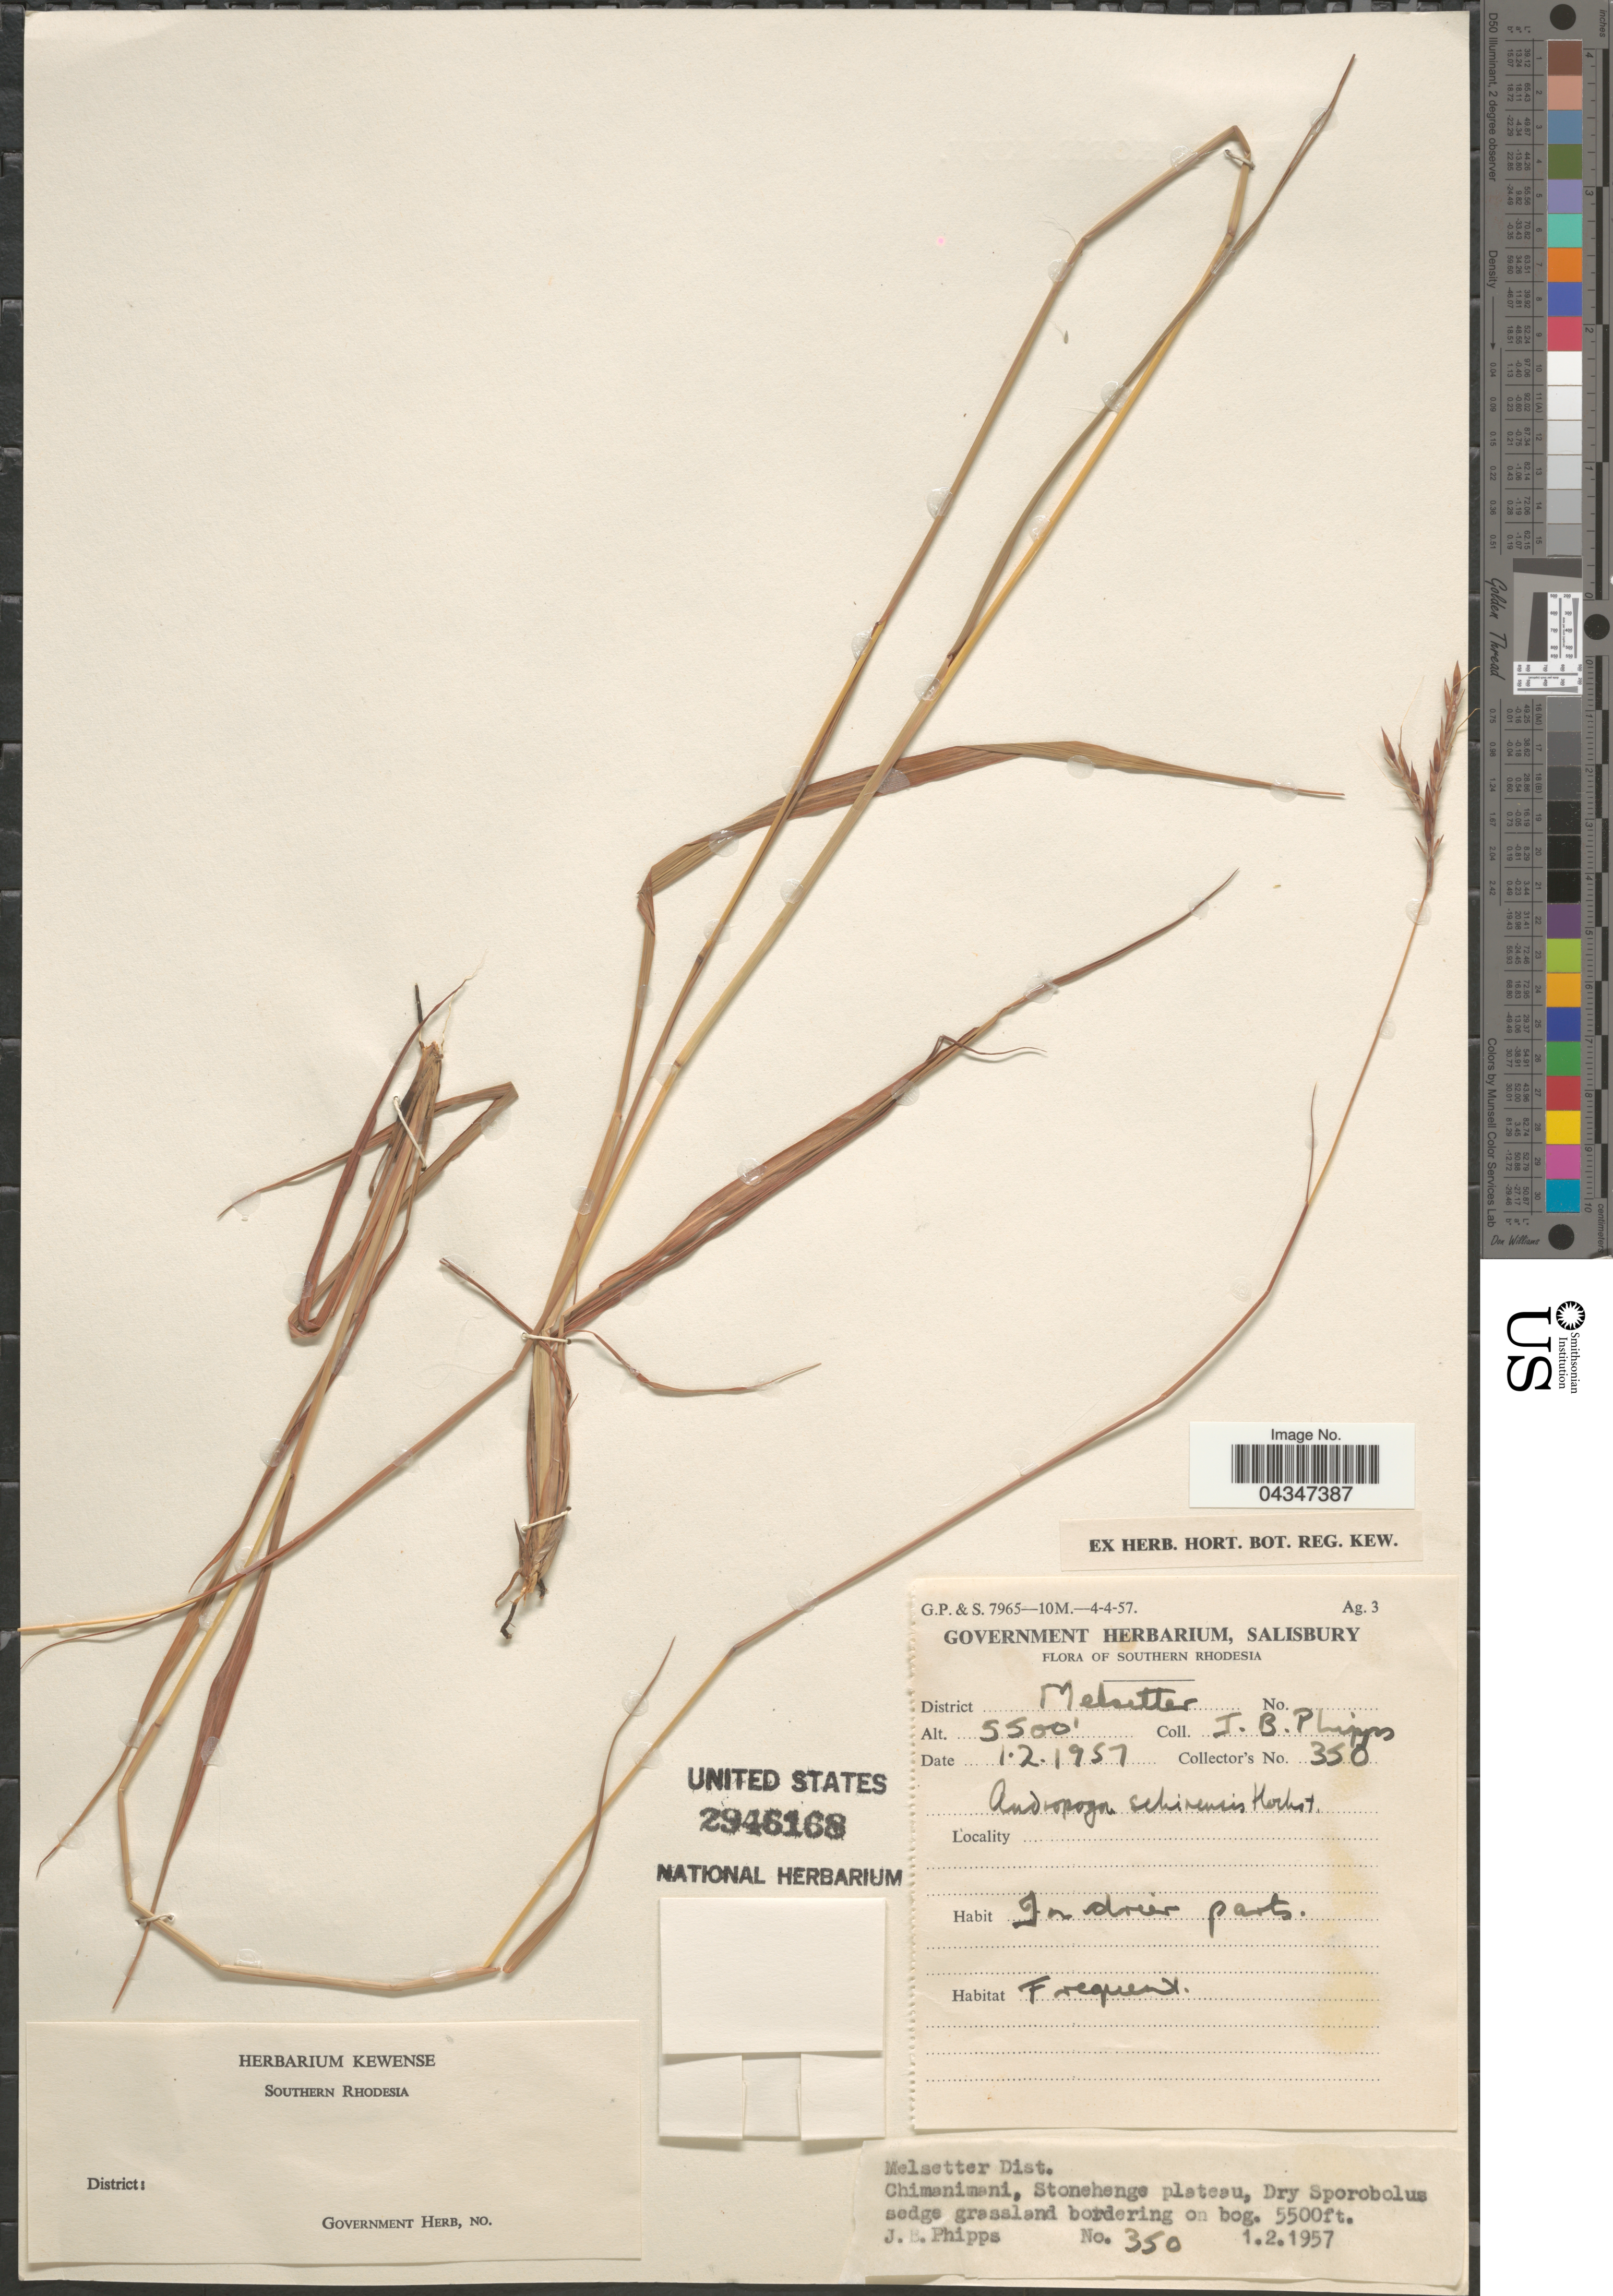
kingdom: Plantae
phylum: Tracheophyta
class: Liliopsida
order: Poales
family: Poaceae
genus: Andropogon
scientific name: Andropogon schirensis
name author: Hochst. ex A. Rich.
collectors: J. Phipps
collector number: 350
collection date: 1957-02-01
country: Zimbabwe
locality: Southern Rhodesia. District Melsetter. Chimenimeni, Stonehenge plateau.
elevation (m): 1676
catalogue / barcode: US 2946168